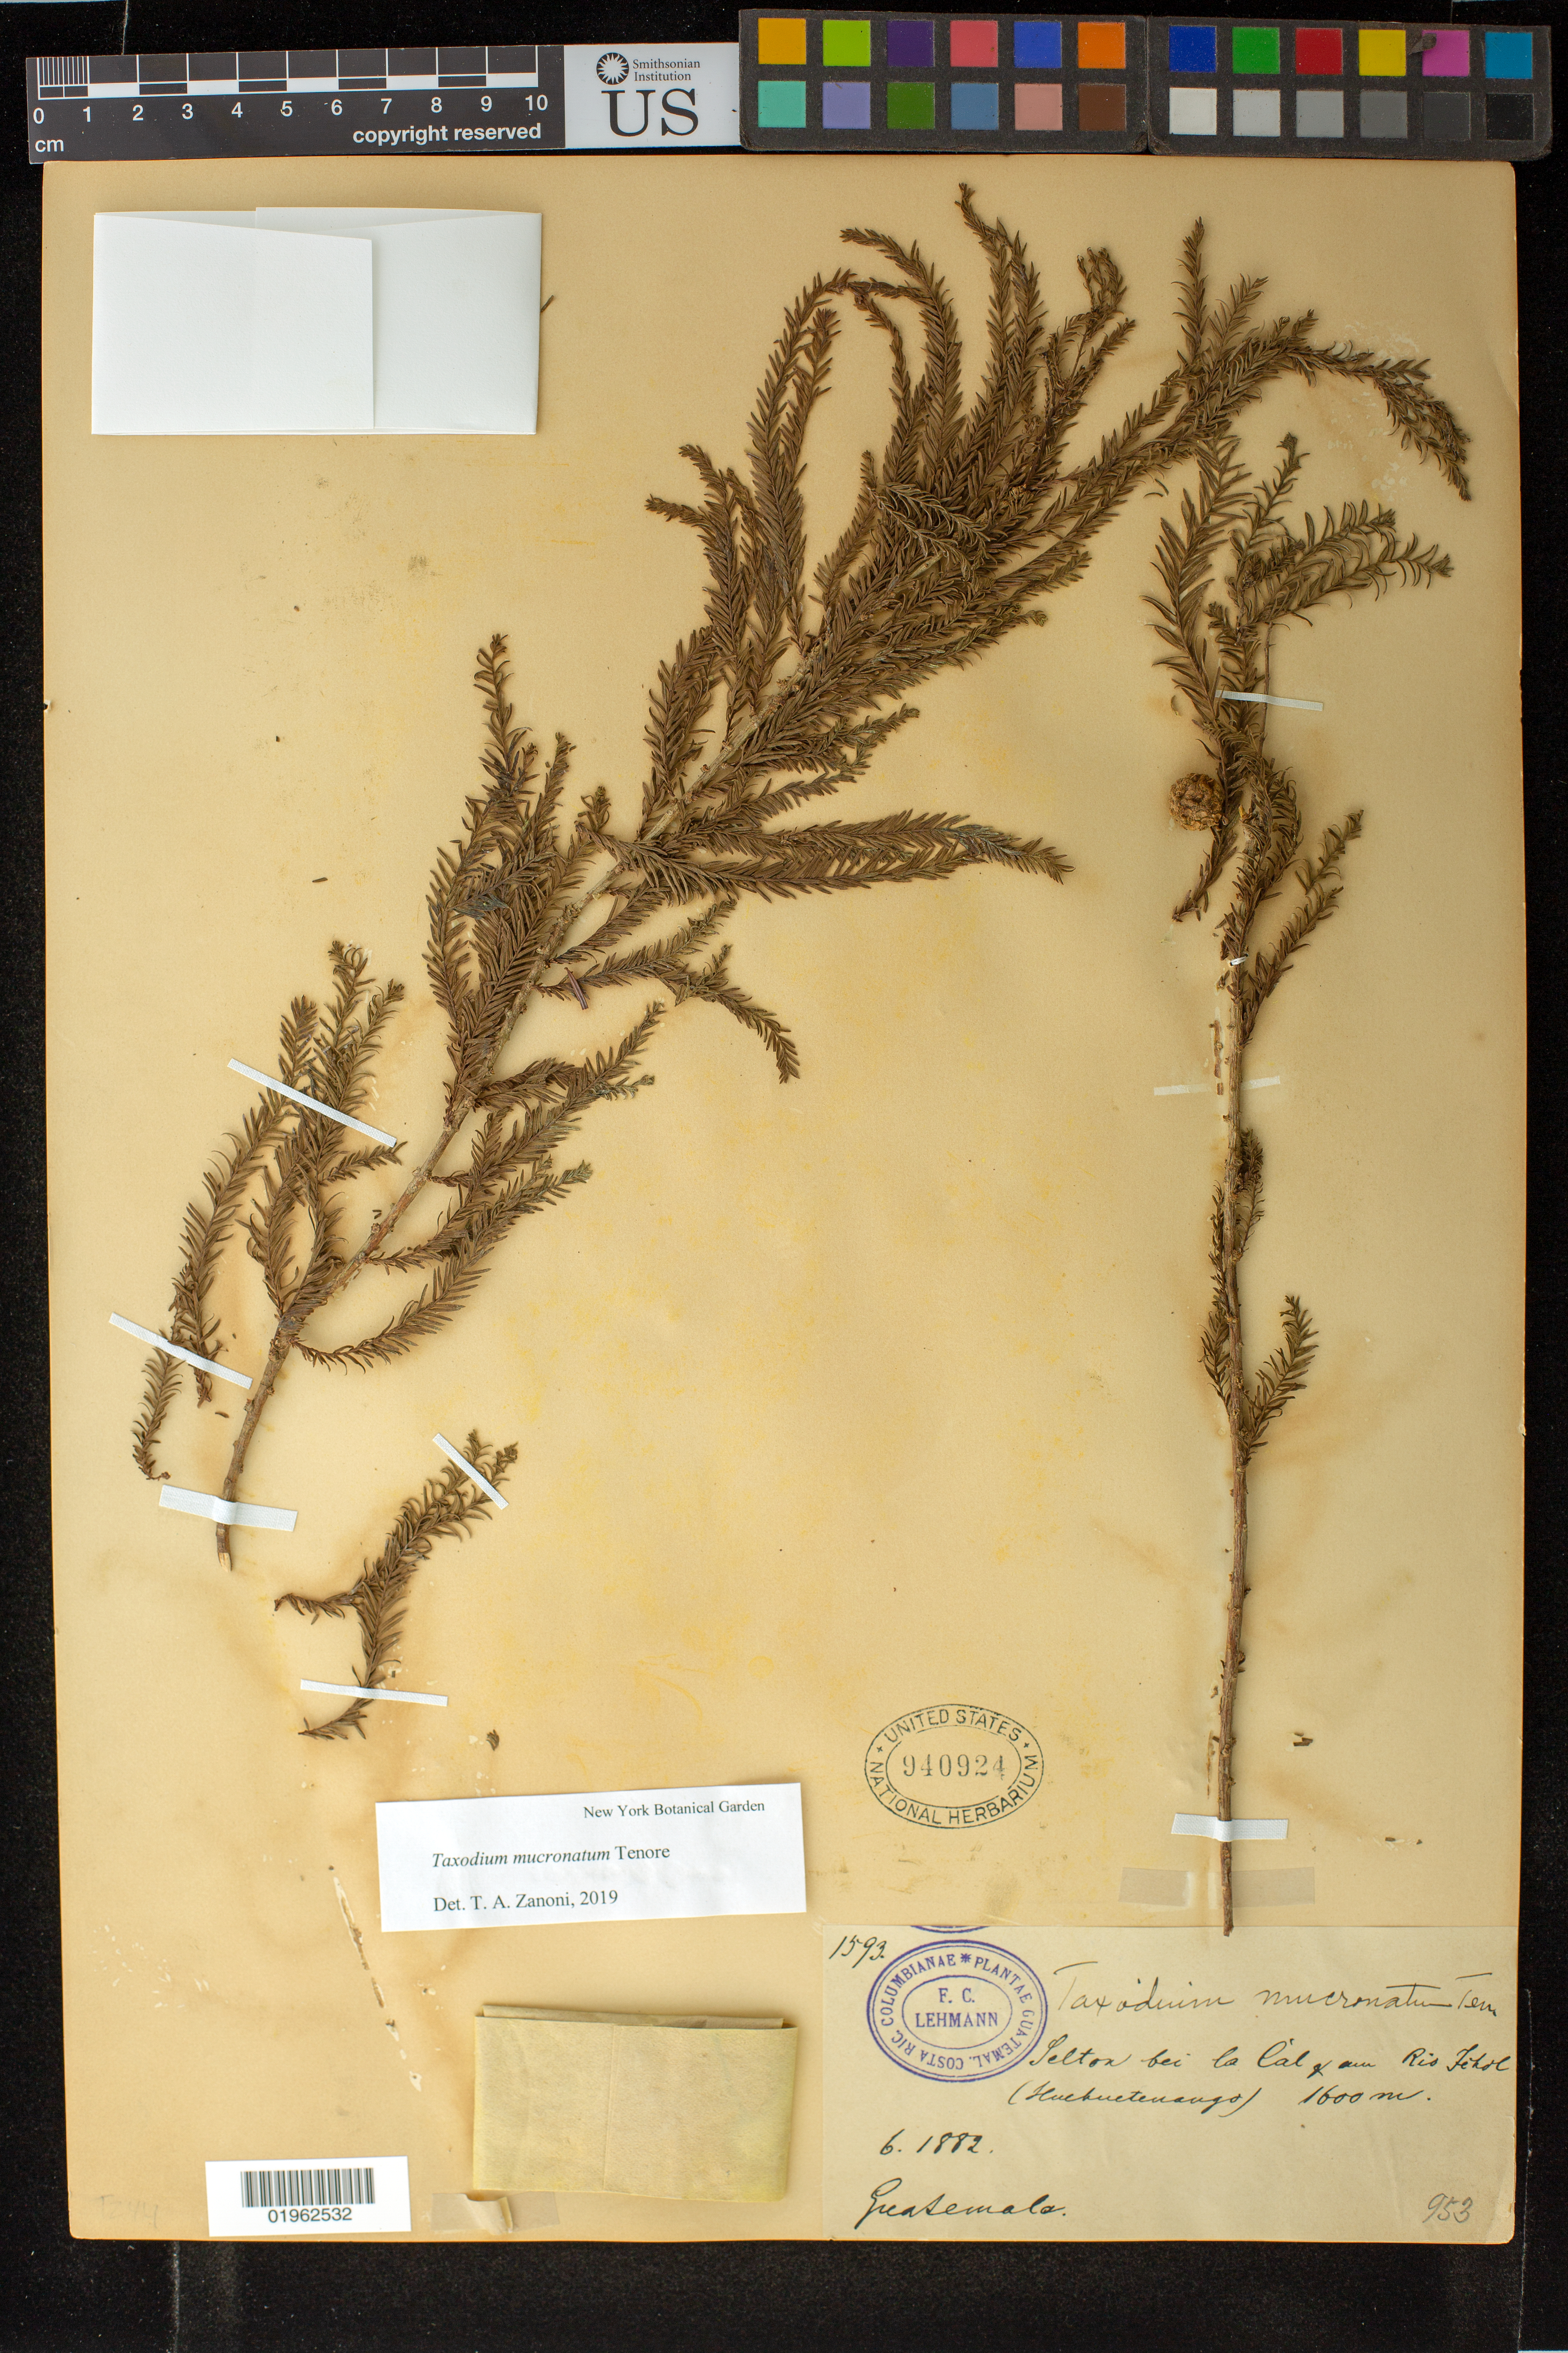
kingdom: Plantae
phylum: Tracheophyta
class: Pinopsida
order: Pinales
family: Cupressaceae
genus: Taxodium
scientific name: Taxodium mucronatum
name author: Ten.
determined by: Zanoni, T. A., (NY), New York Botanical Garden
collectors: F. C. Lehmann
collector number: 1593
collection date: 1882-06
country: Guatemala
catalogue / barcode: US 940924